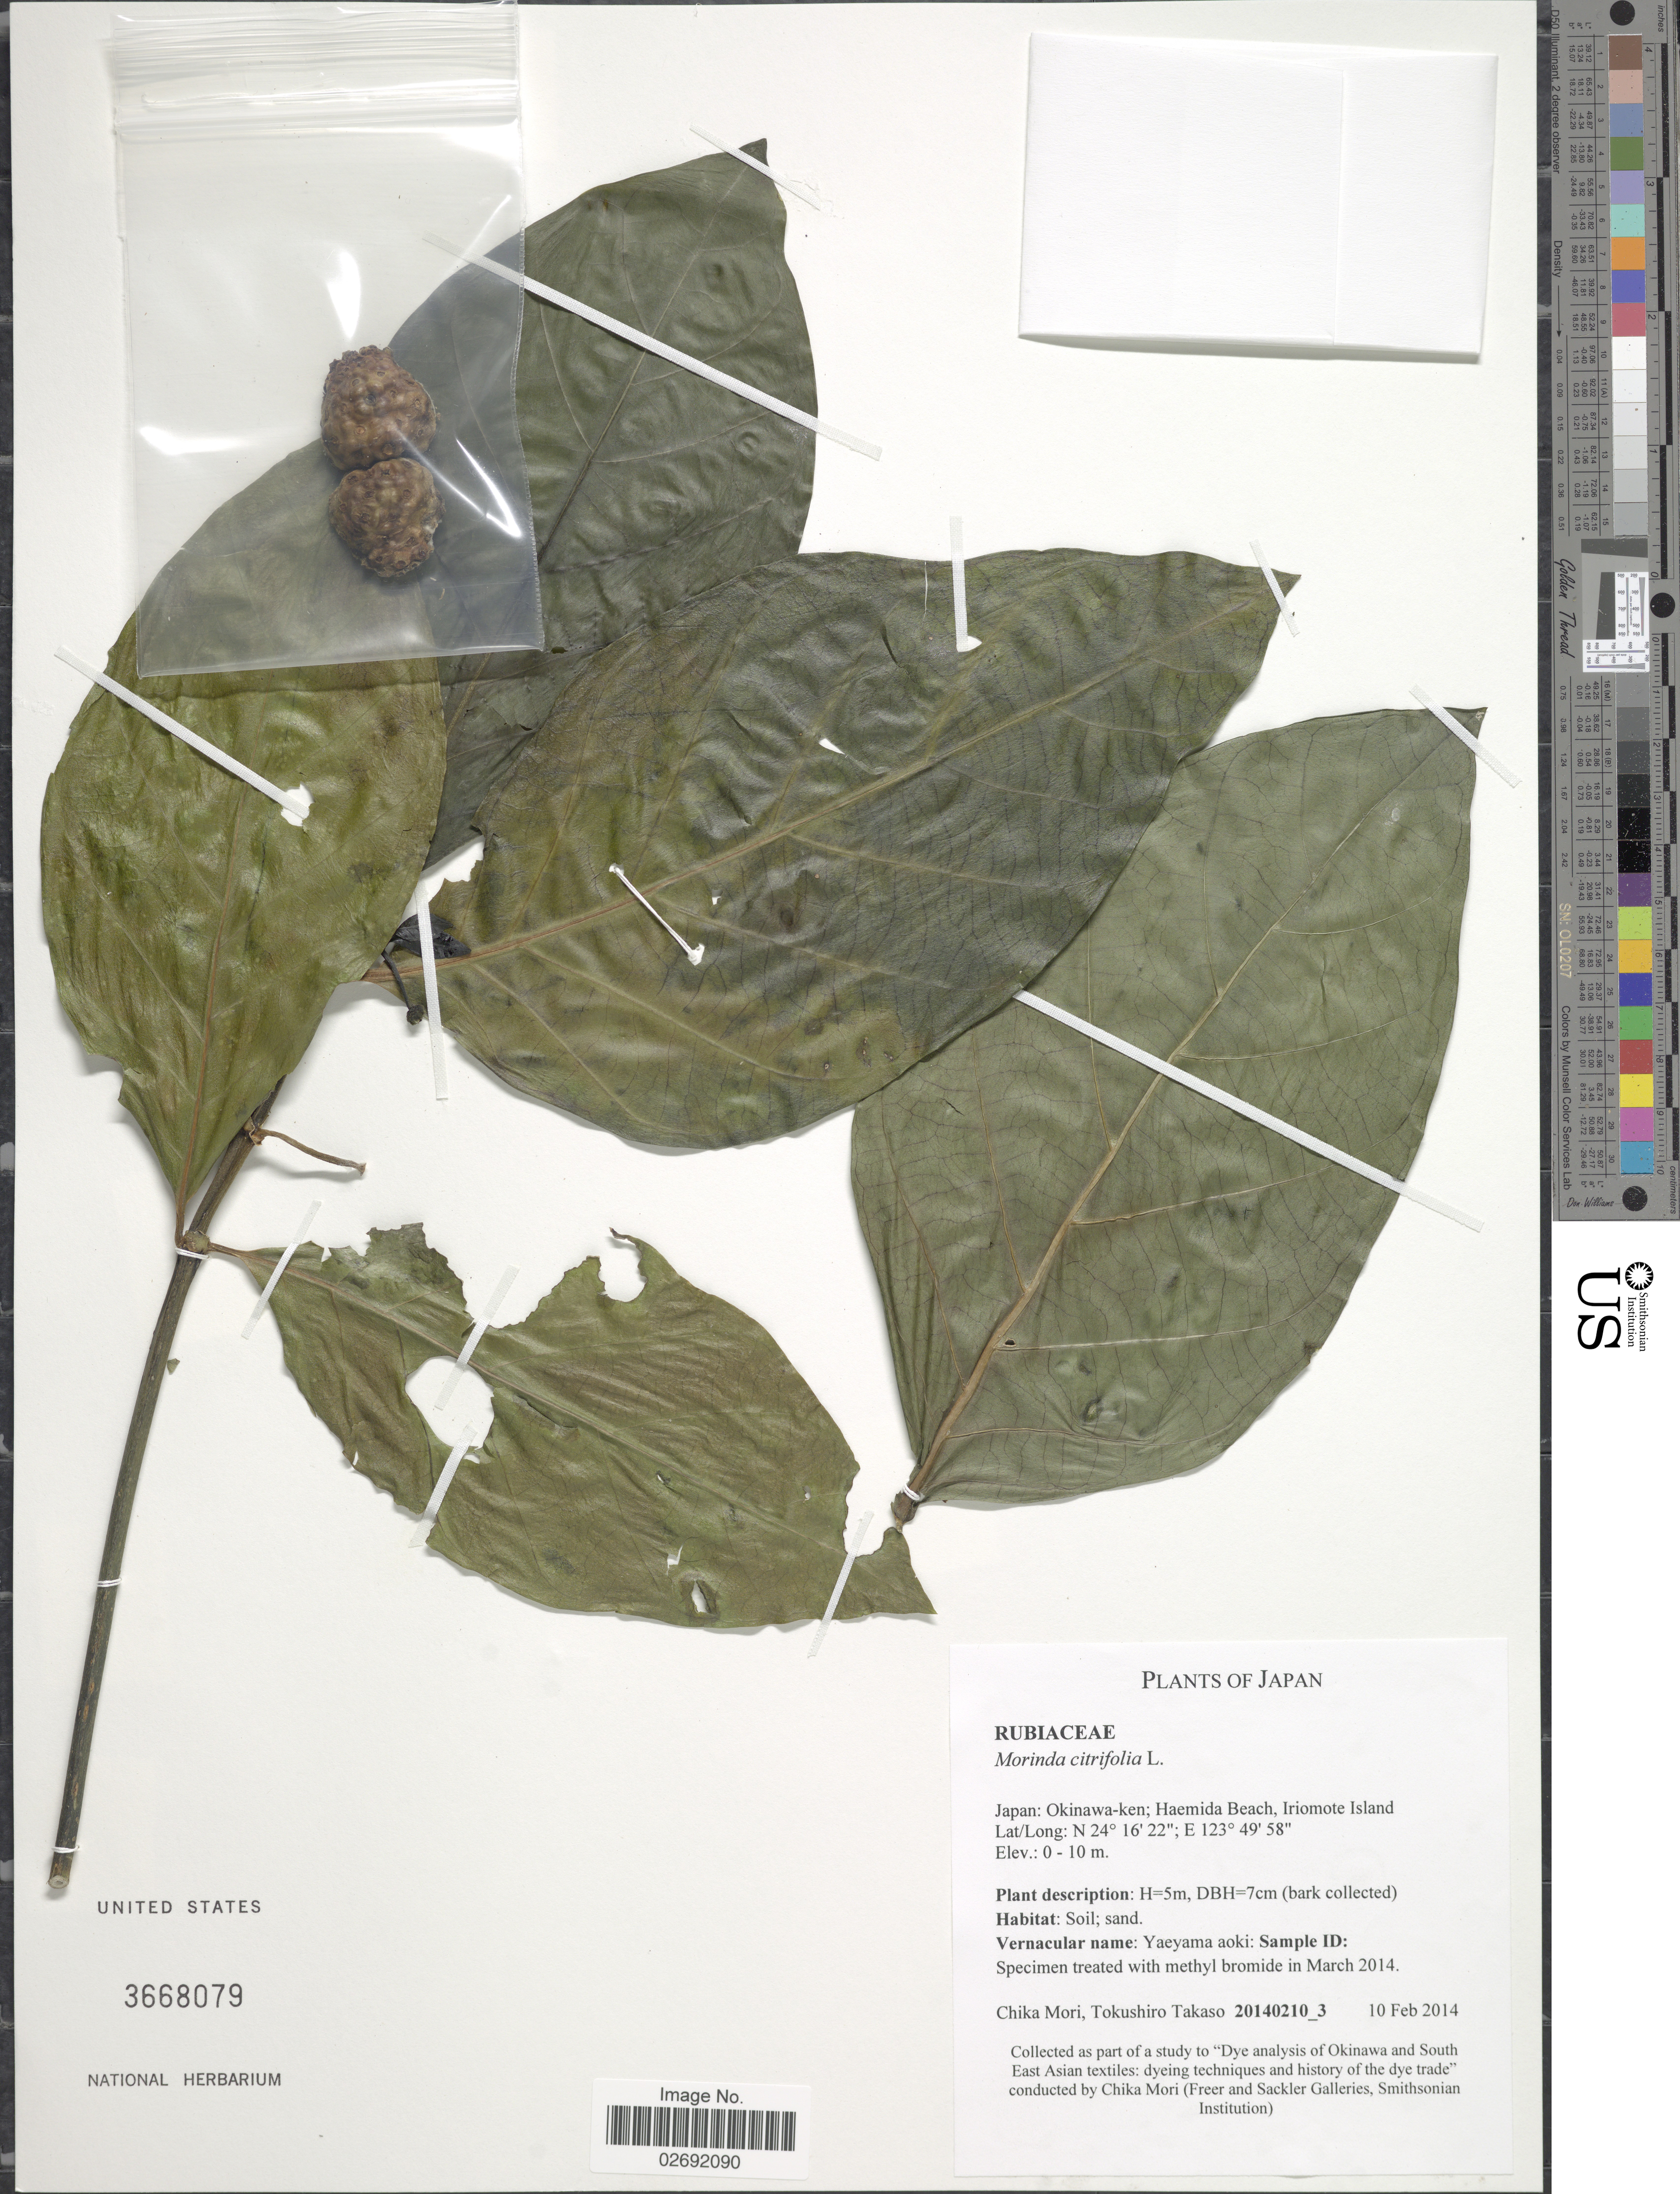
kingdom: Plantae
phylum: Tracheophyta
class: Magnoliopsida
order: Gentianales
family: Rubiaceae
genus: Morinda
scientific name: Morinda citrifolia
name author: L.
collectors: C. Mori & T. Takaso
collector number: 20140210_3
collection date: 2014-02-10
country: Japan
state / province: Okinawa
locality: Okinawa-ken; Haemida Beach, Iriomote Island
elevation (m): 0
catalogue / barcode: US 3668079